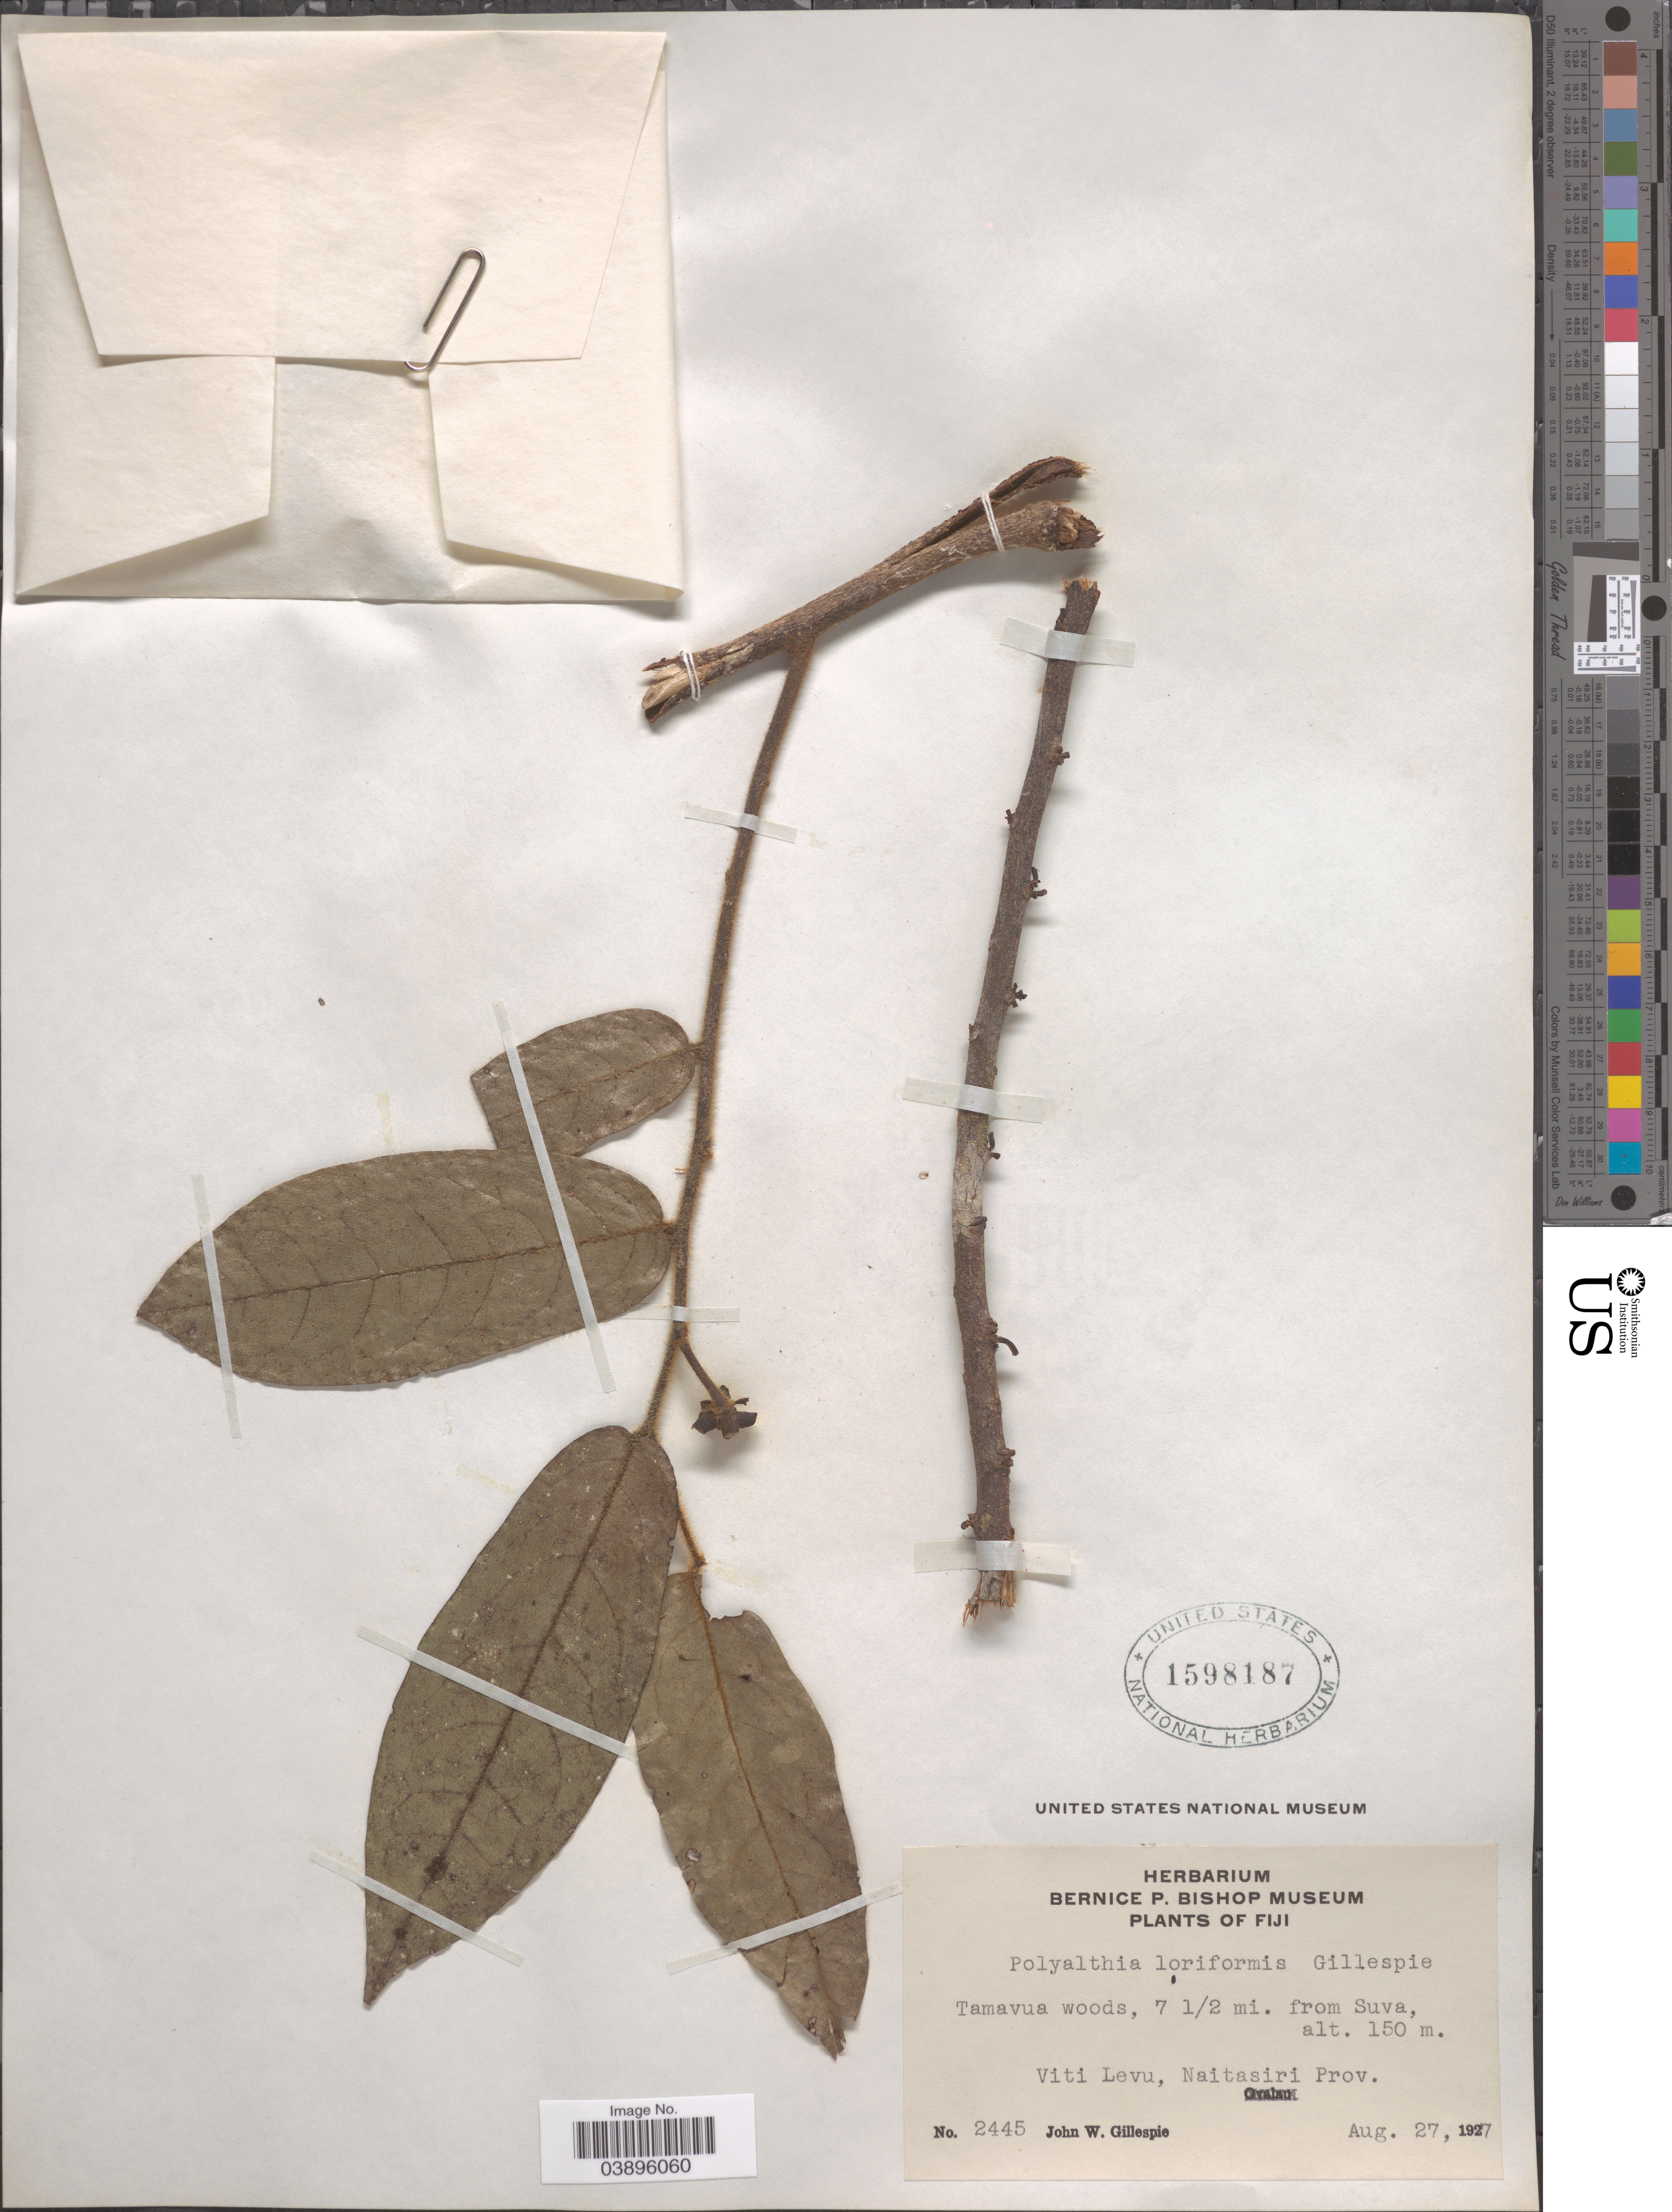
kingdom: Plantae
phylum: Tracheophyta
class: Magnoliopsida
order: Magnoliales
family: Annonaceae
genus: Polyalthia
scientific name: Polyalthia loriformis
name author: Gillespie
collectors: J. W. Gillespie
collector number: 2445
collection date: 1927-08-27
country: Fiji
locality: Tamavua woods, 7½ mi. from Suva. Viti Levu, Naitasiri Prov.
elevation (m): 150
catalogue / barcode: US 1598187